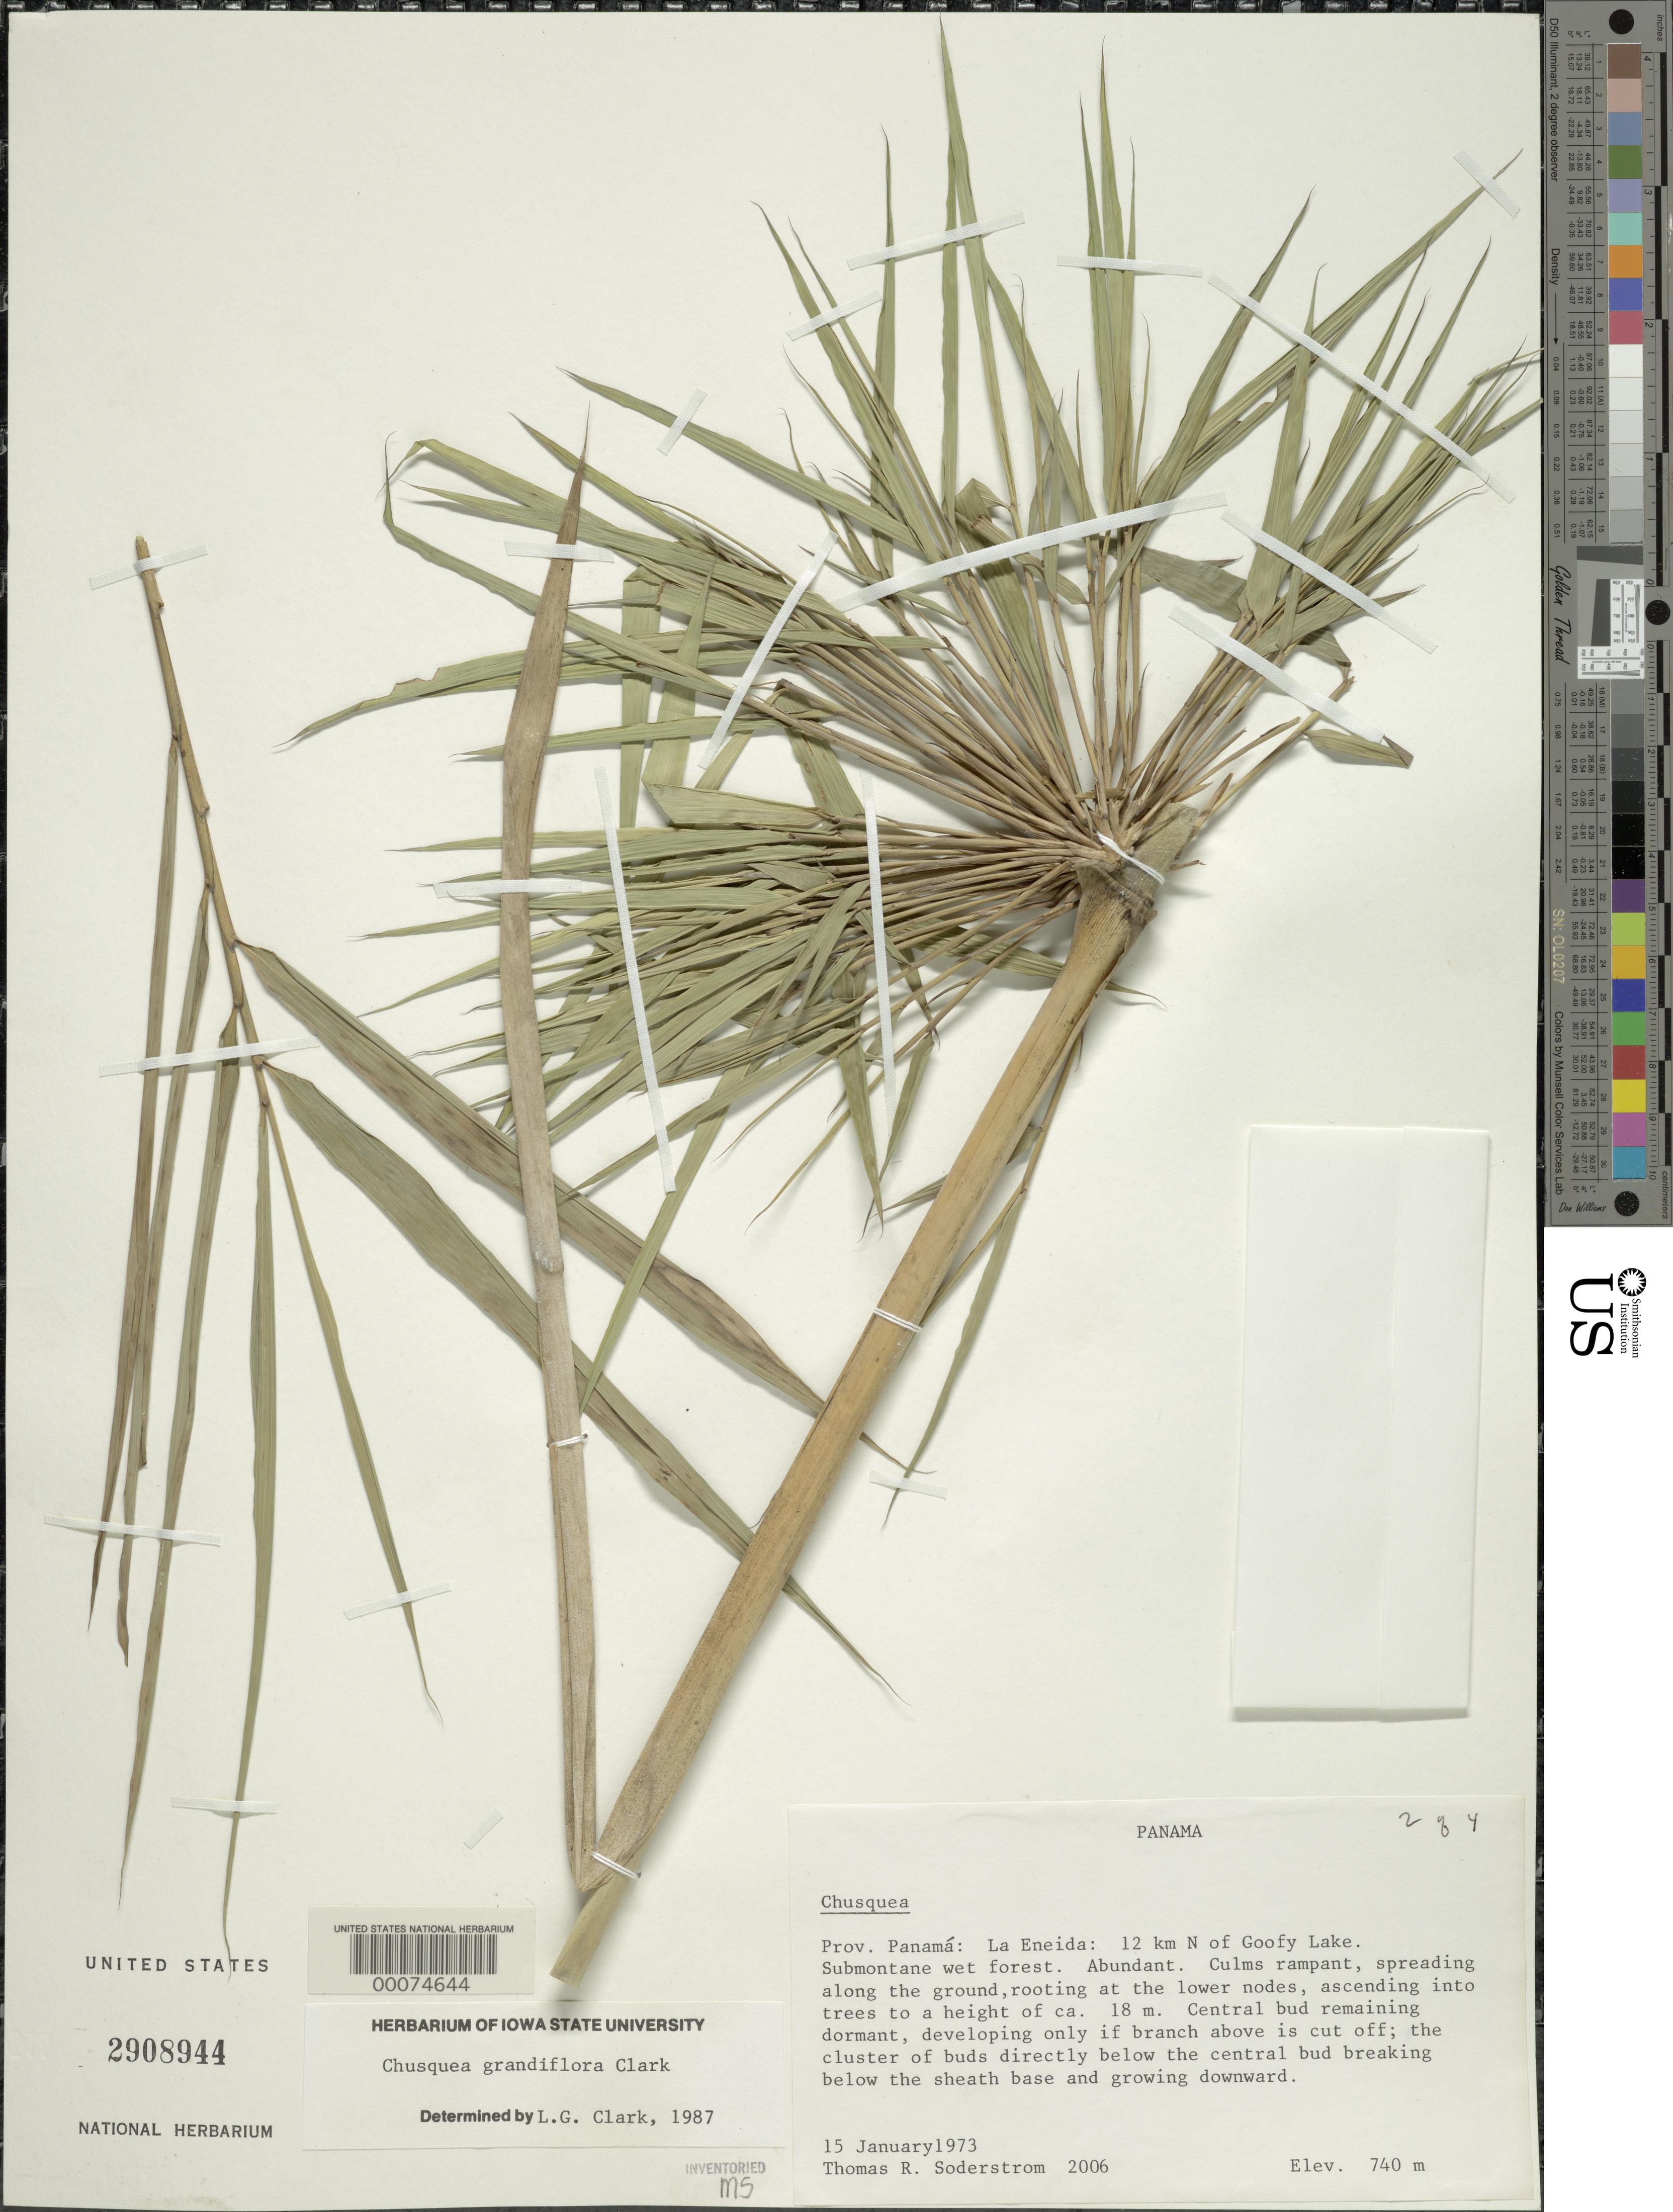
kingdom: Plantae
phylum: Tracheophyta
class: Liliopsida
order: Poales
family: Poaceae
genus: Chusquea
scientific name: Chusquea grandiflora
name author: L.G. Clark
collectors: T. R. Soderstrom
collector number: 2006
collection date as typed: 15 Jan 1973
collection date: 1973-01-15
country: Panama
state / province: Panamá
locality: La Eneida, Goofy Lake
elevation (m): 740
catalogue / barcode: US 2908944